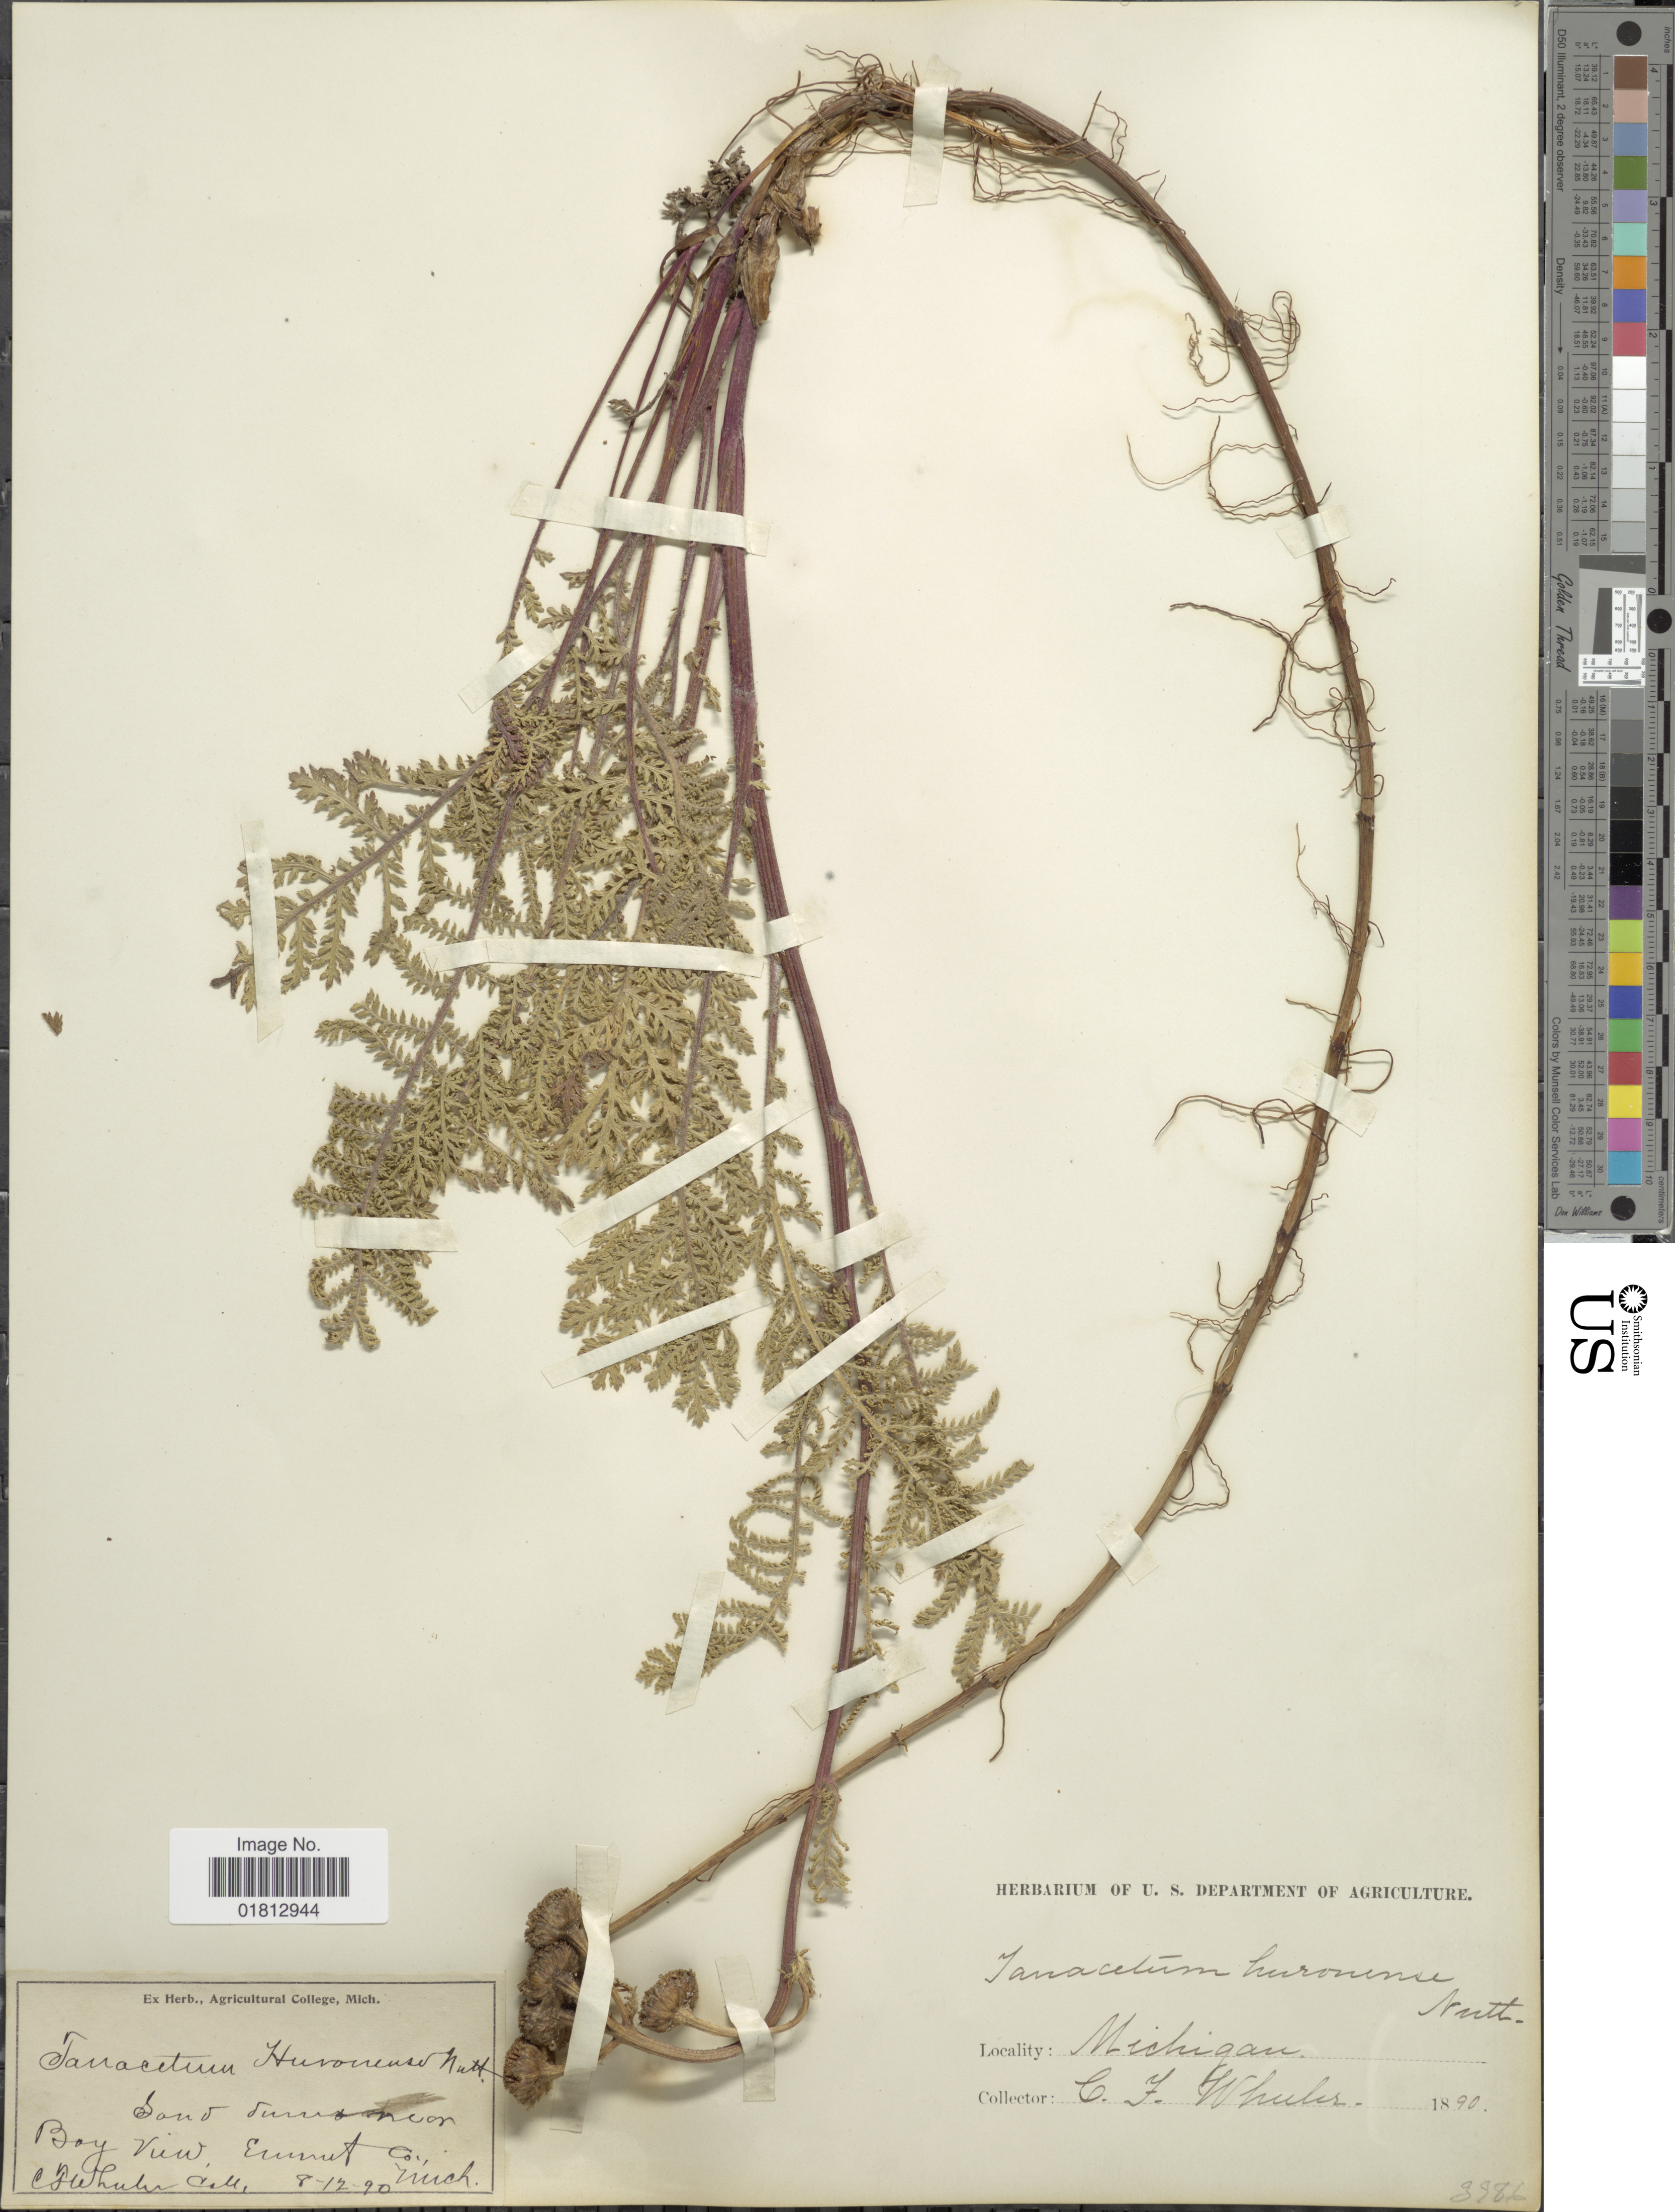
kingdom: Plantae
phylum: Tracheophyta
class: Magnoliopsida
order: Asterales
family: Asteraceae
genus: Tanacetum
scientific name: Tanacetum huronense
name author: Nutt.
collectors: C. Wheeler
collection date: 1890-08-12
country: United States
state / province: Michigan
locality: Near Bay View, Emmet Co.